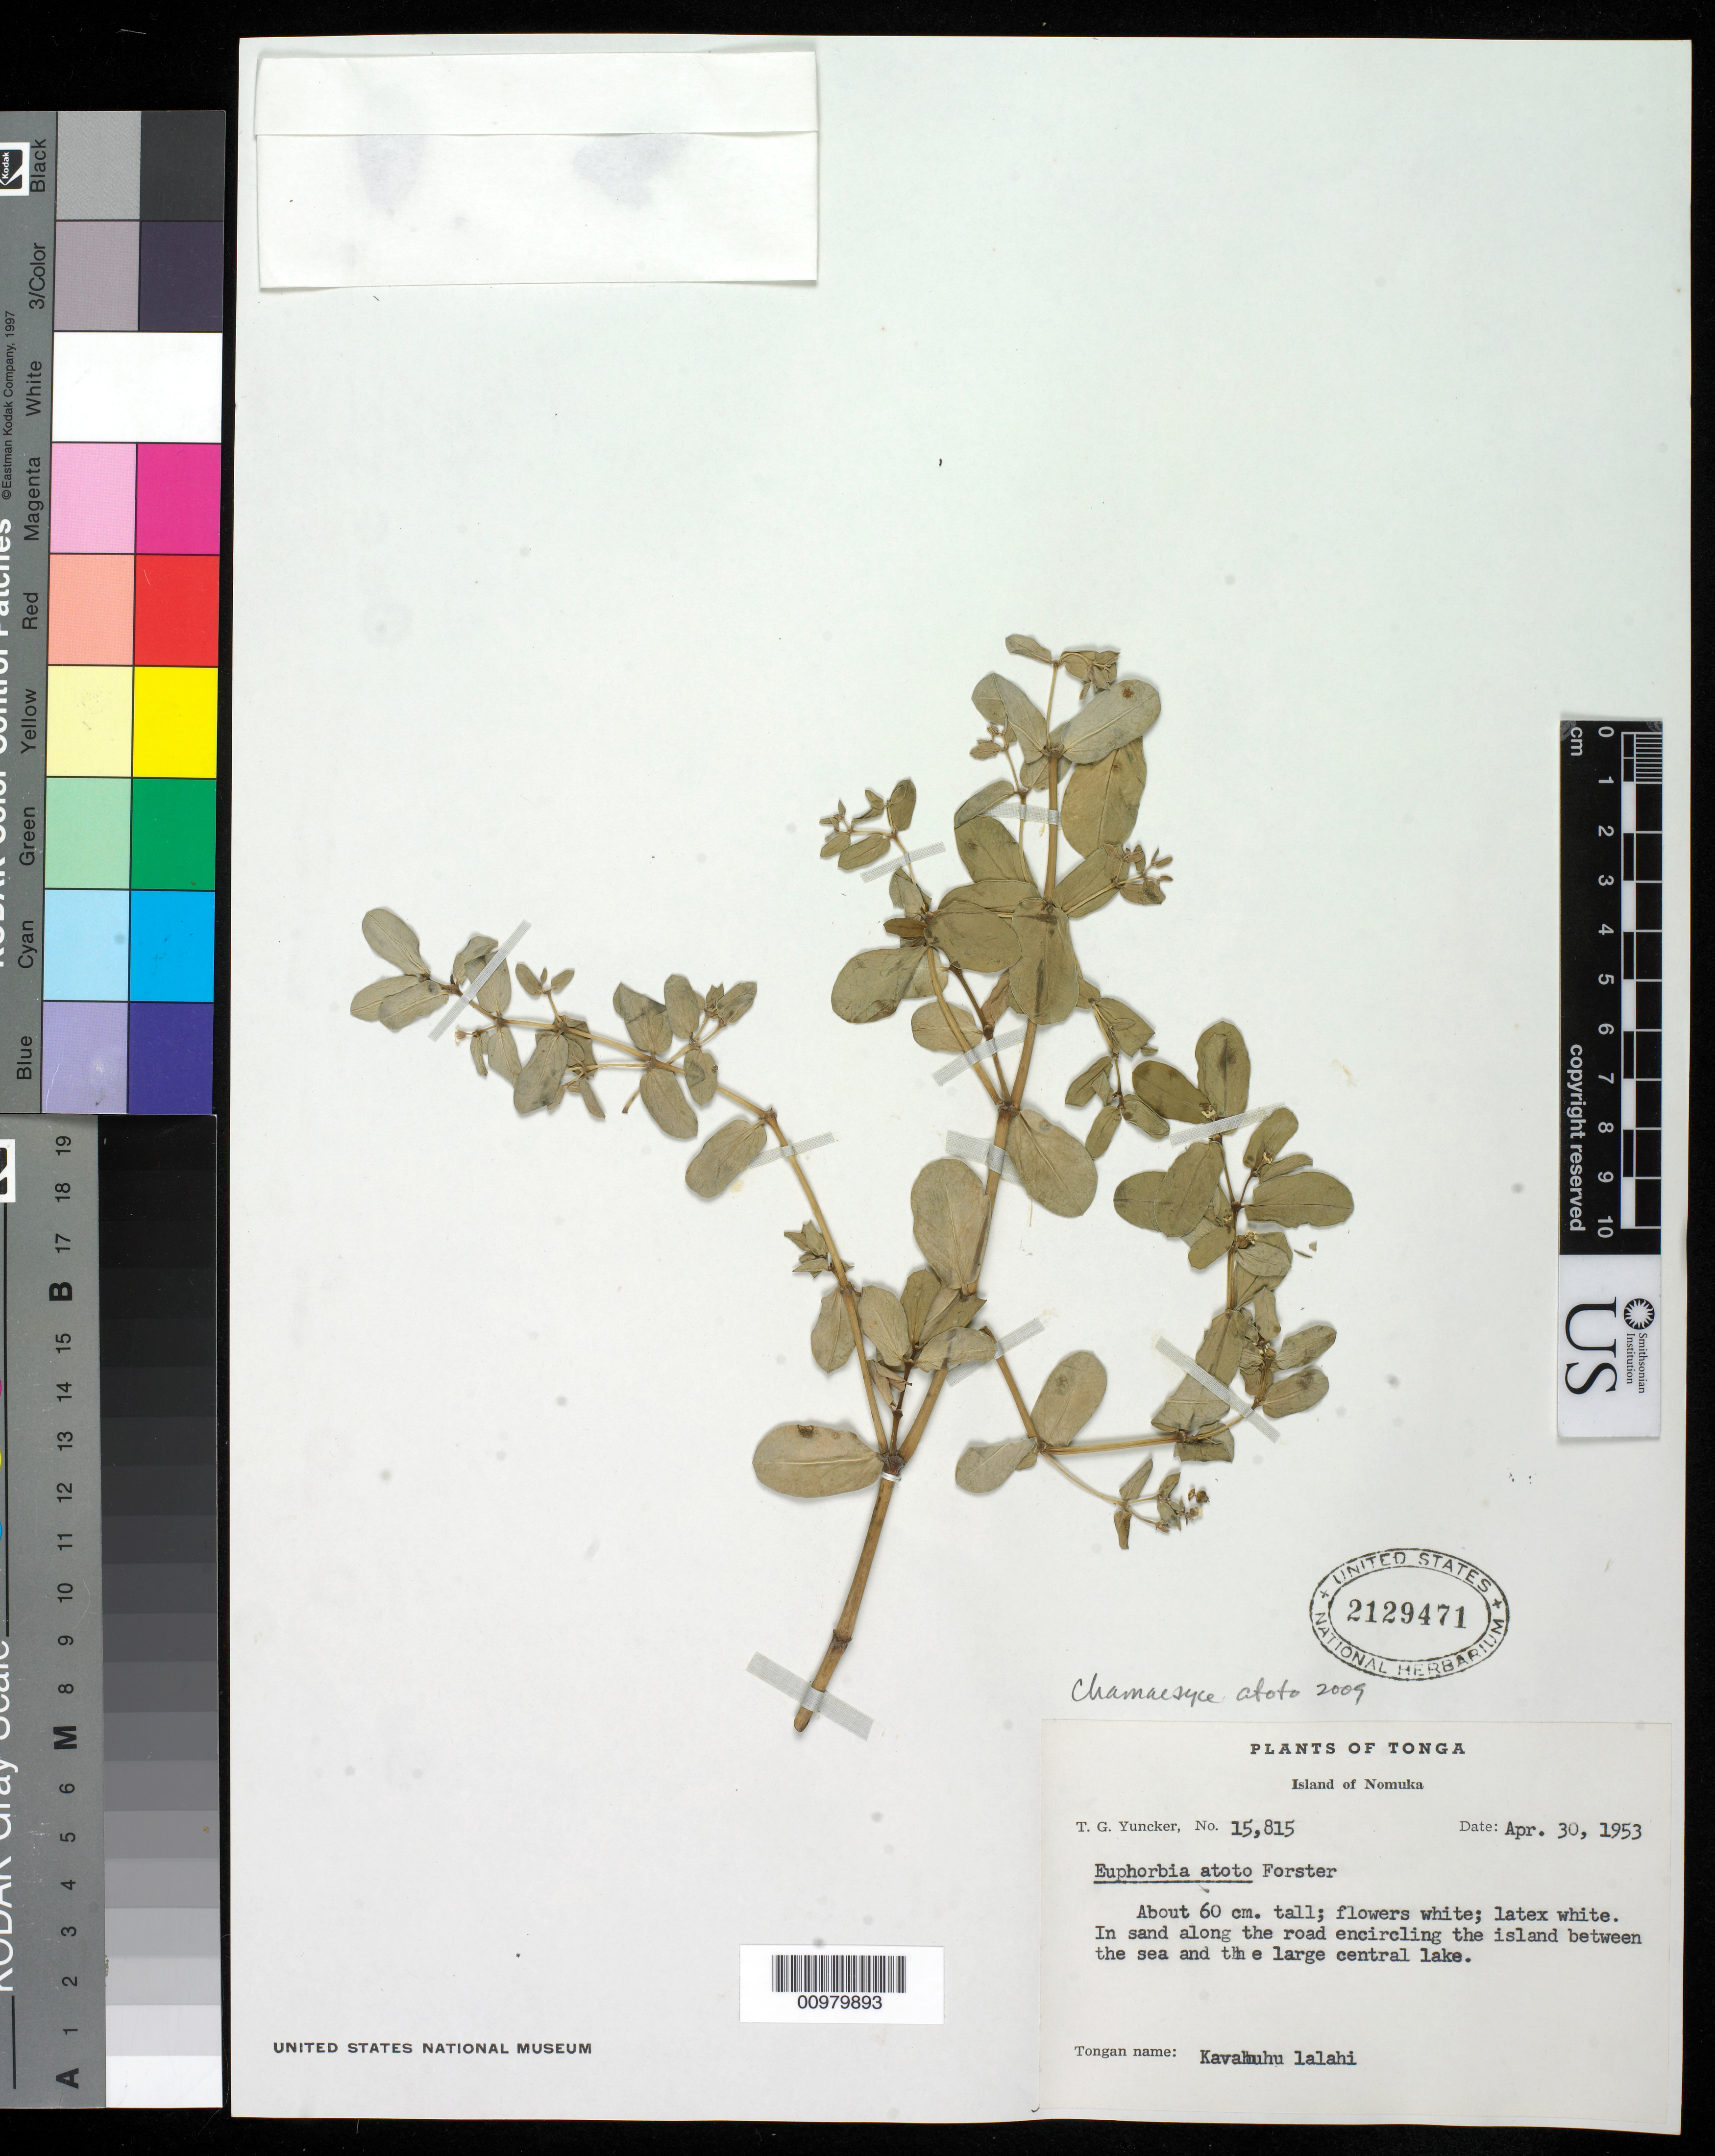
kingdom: Plantae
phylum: Tracheophyta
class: Magnoliopsida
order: Malpighiales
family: Euphorbiaceae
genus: Euphorbia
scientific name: Euphorbia atoto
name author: G. Forst.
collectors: T. G. Yuncker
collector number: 15815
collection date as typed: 30 Apr 1953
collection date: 1953-04-30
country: Tonga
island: Nomuka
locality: Tomga, Nomuka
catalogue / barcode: US 2129471